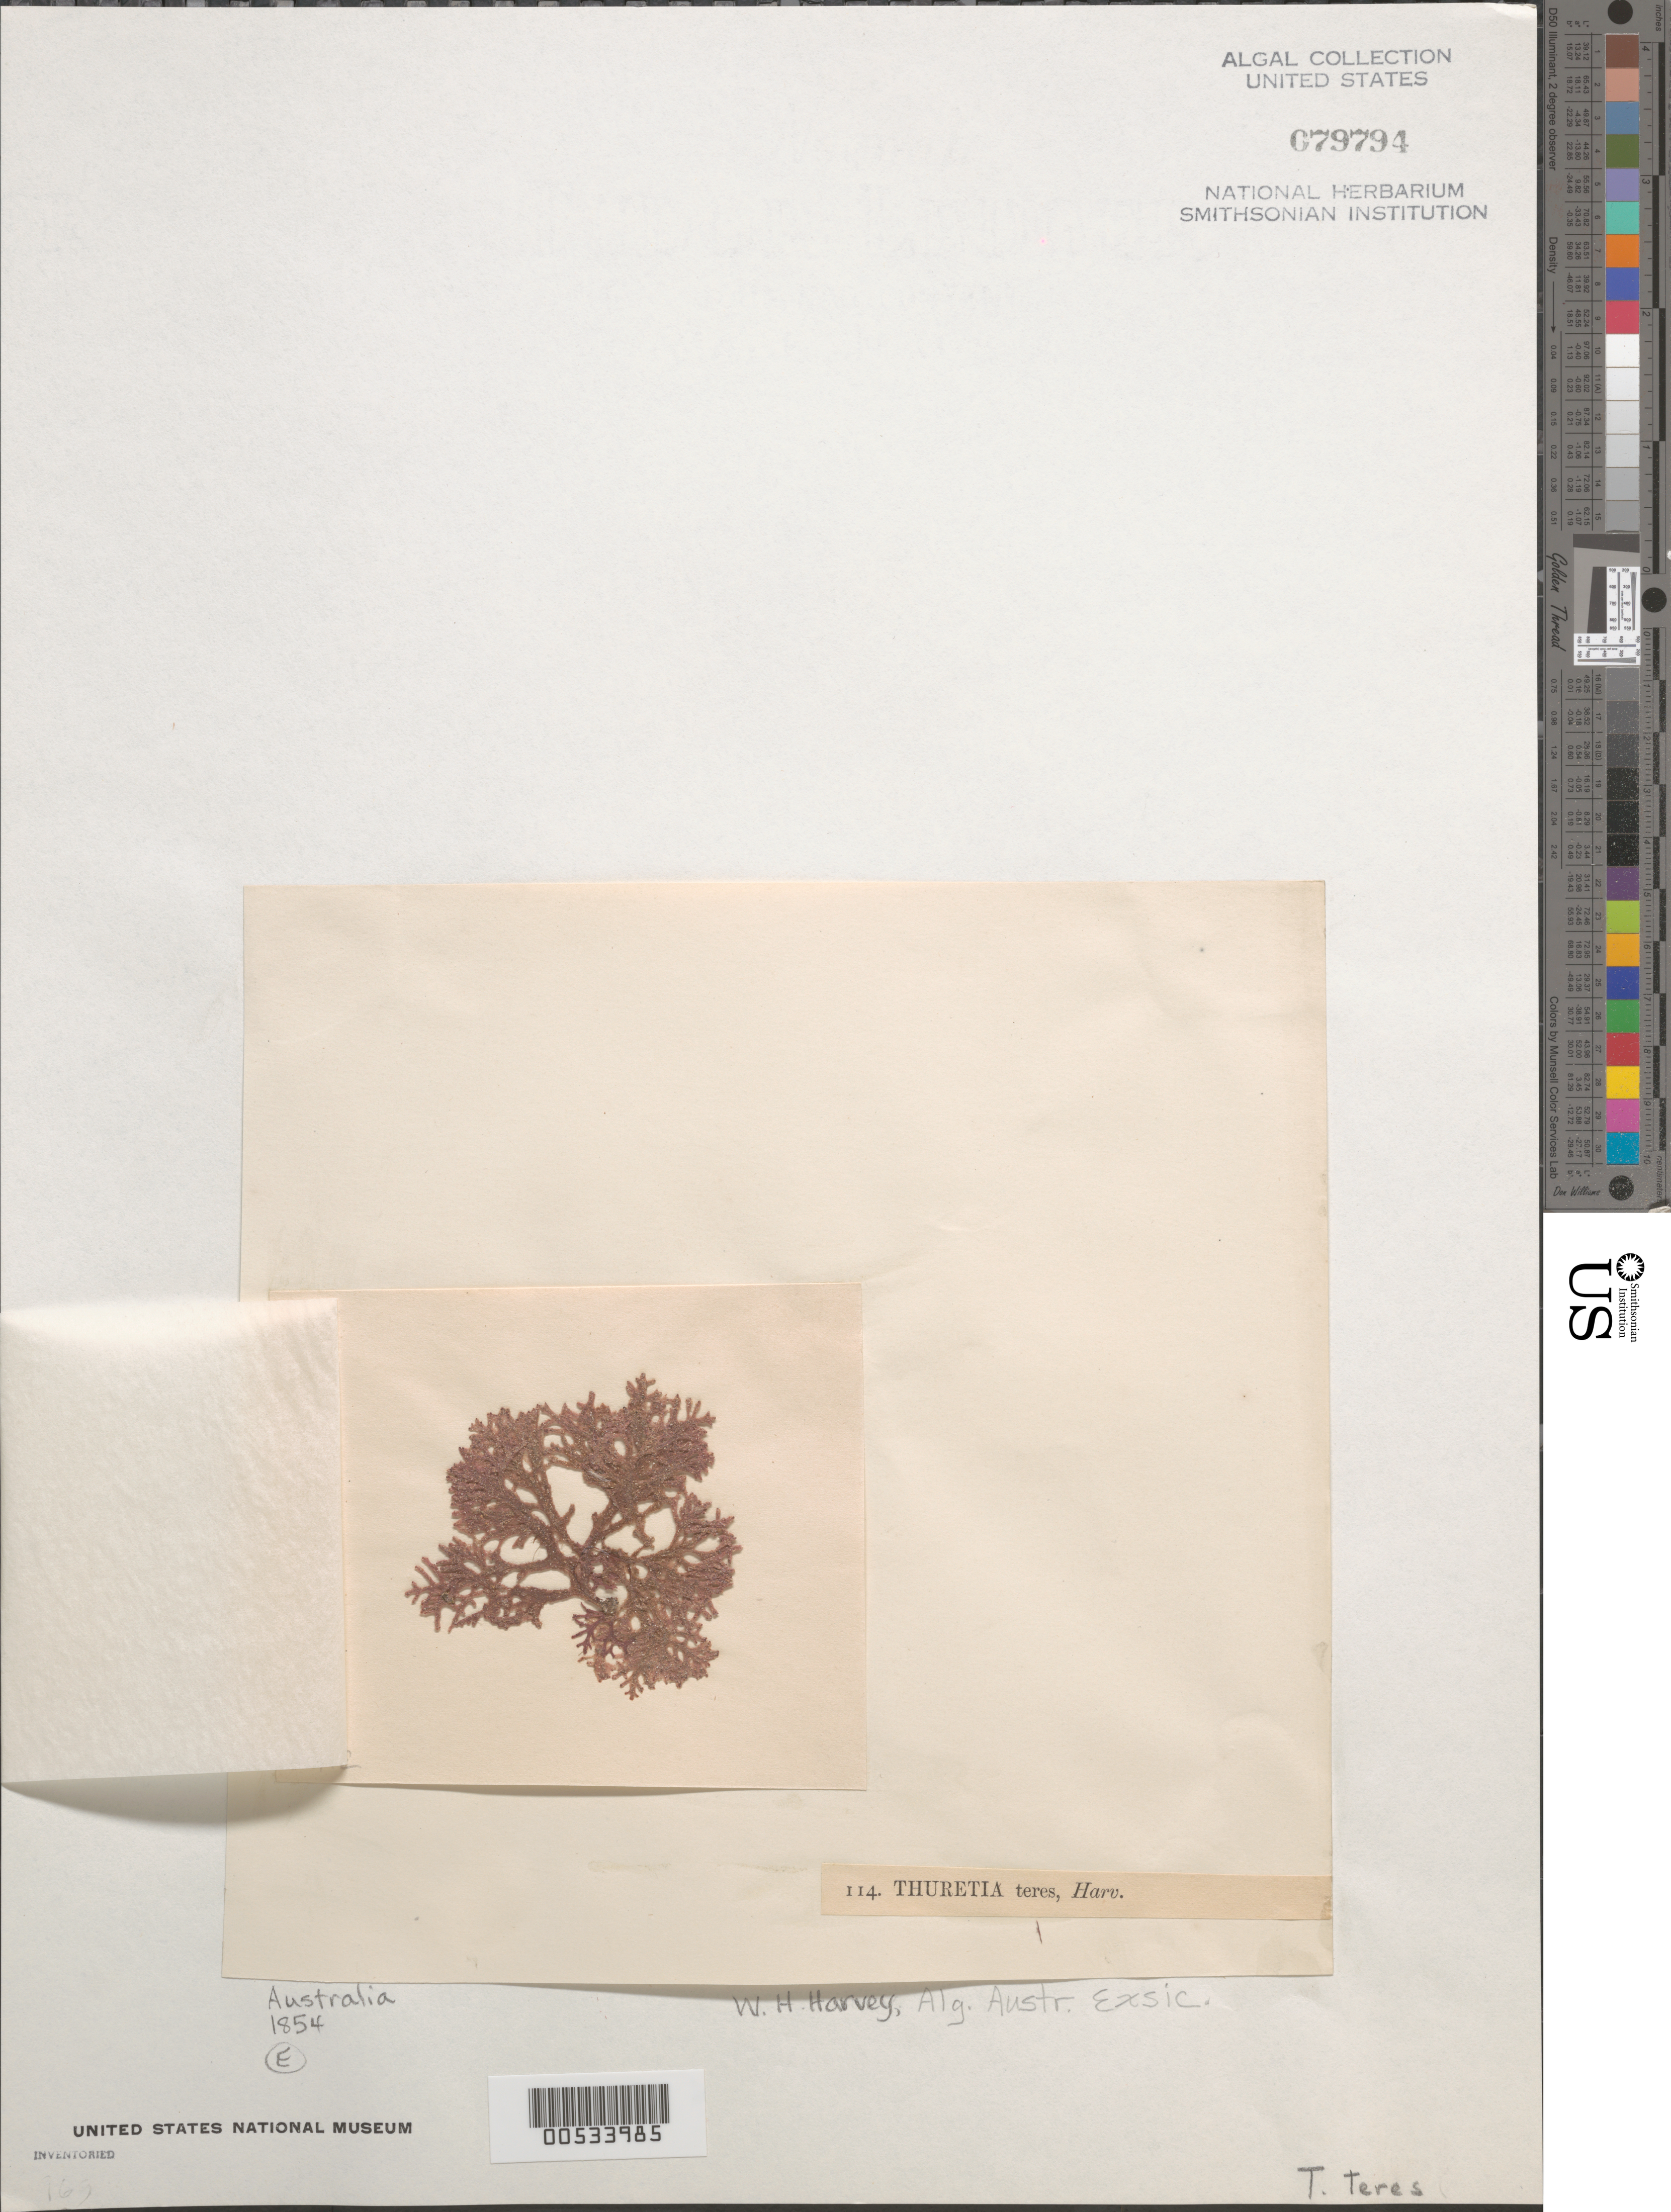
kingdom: Plantae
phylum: Rhodophyta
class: Florideophyceae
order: Ceramiales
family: Dasyaceae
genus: Thuretia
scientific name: Thuretia australasica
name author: (O.G. Sond.) M.J. Parsons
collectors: W. Harvey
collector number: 114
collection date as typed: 1854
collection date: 1854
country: Australia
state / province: Western Australia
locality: Princess Royal Harbor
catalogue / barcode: US 79794